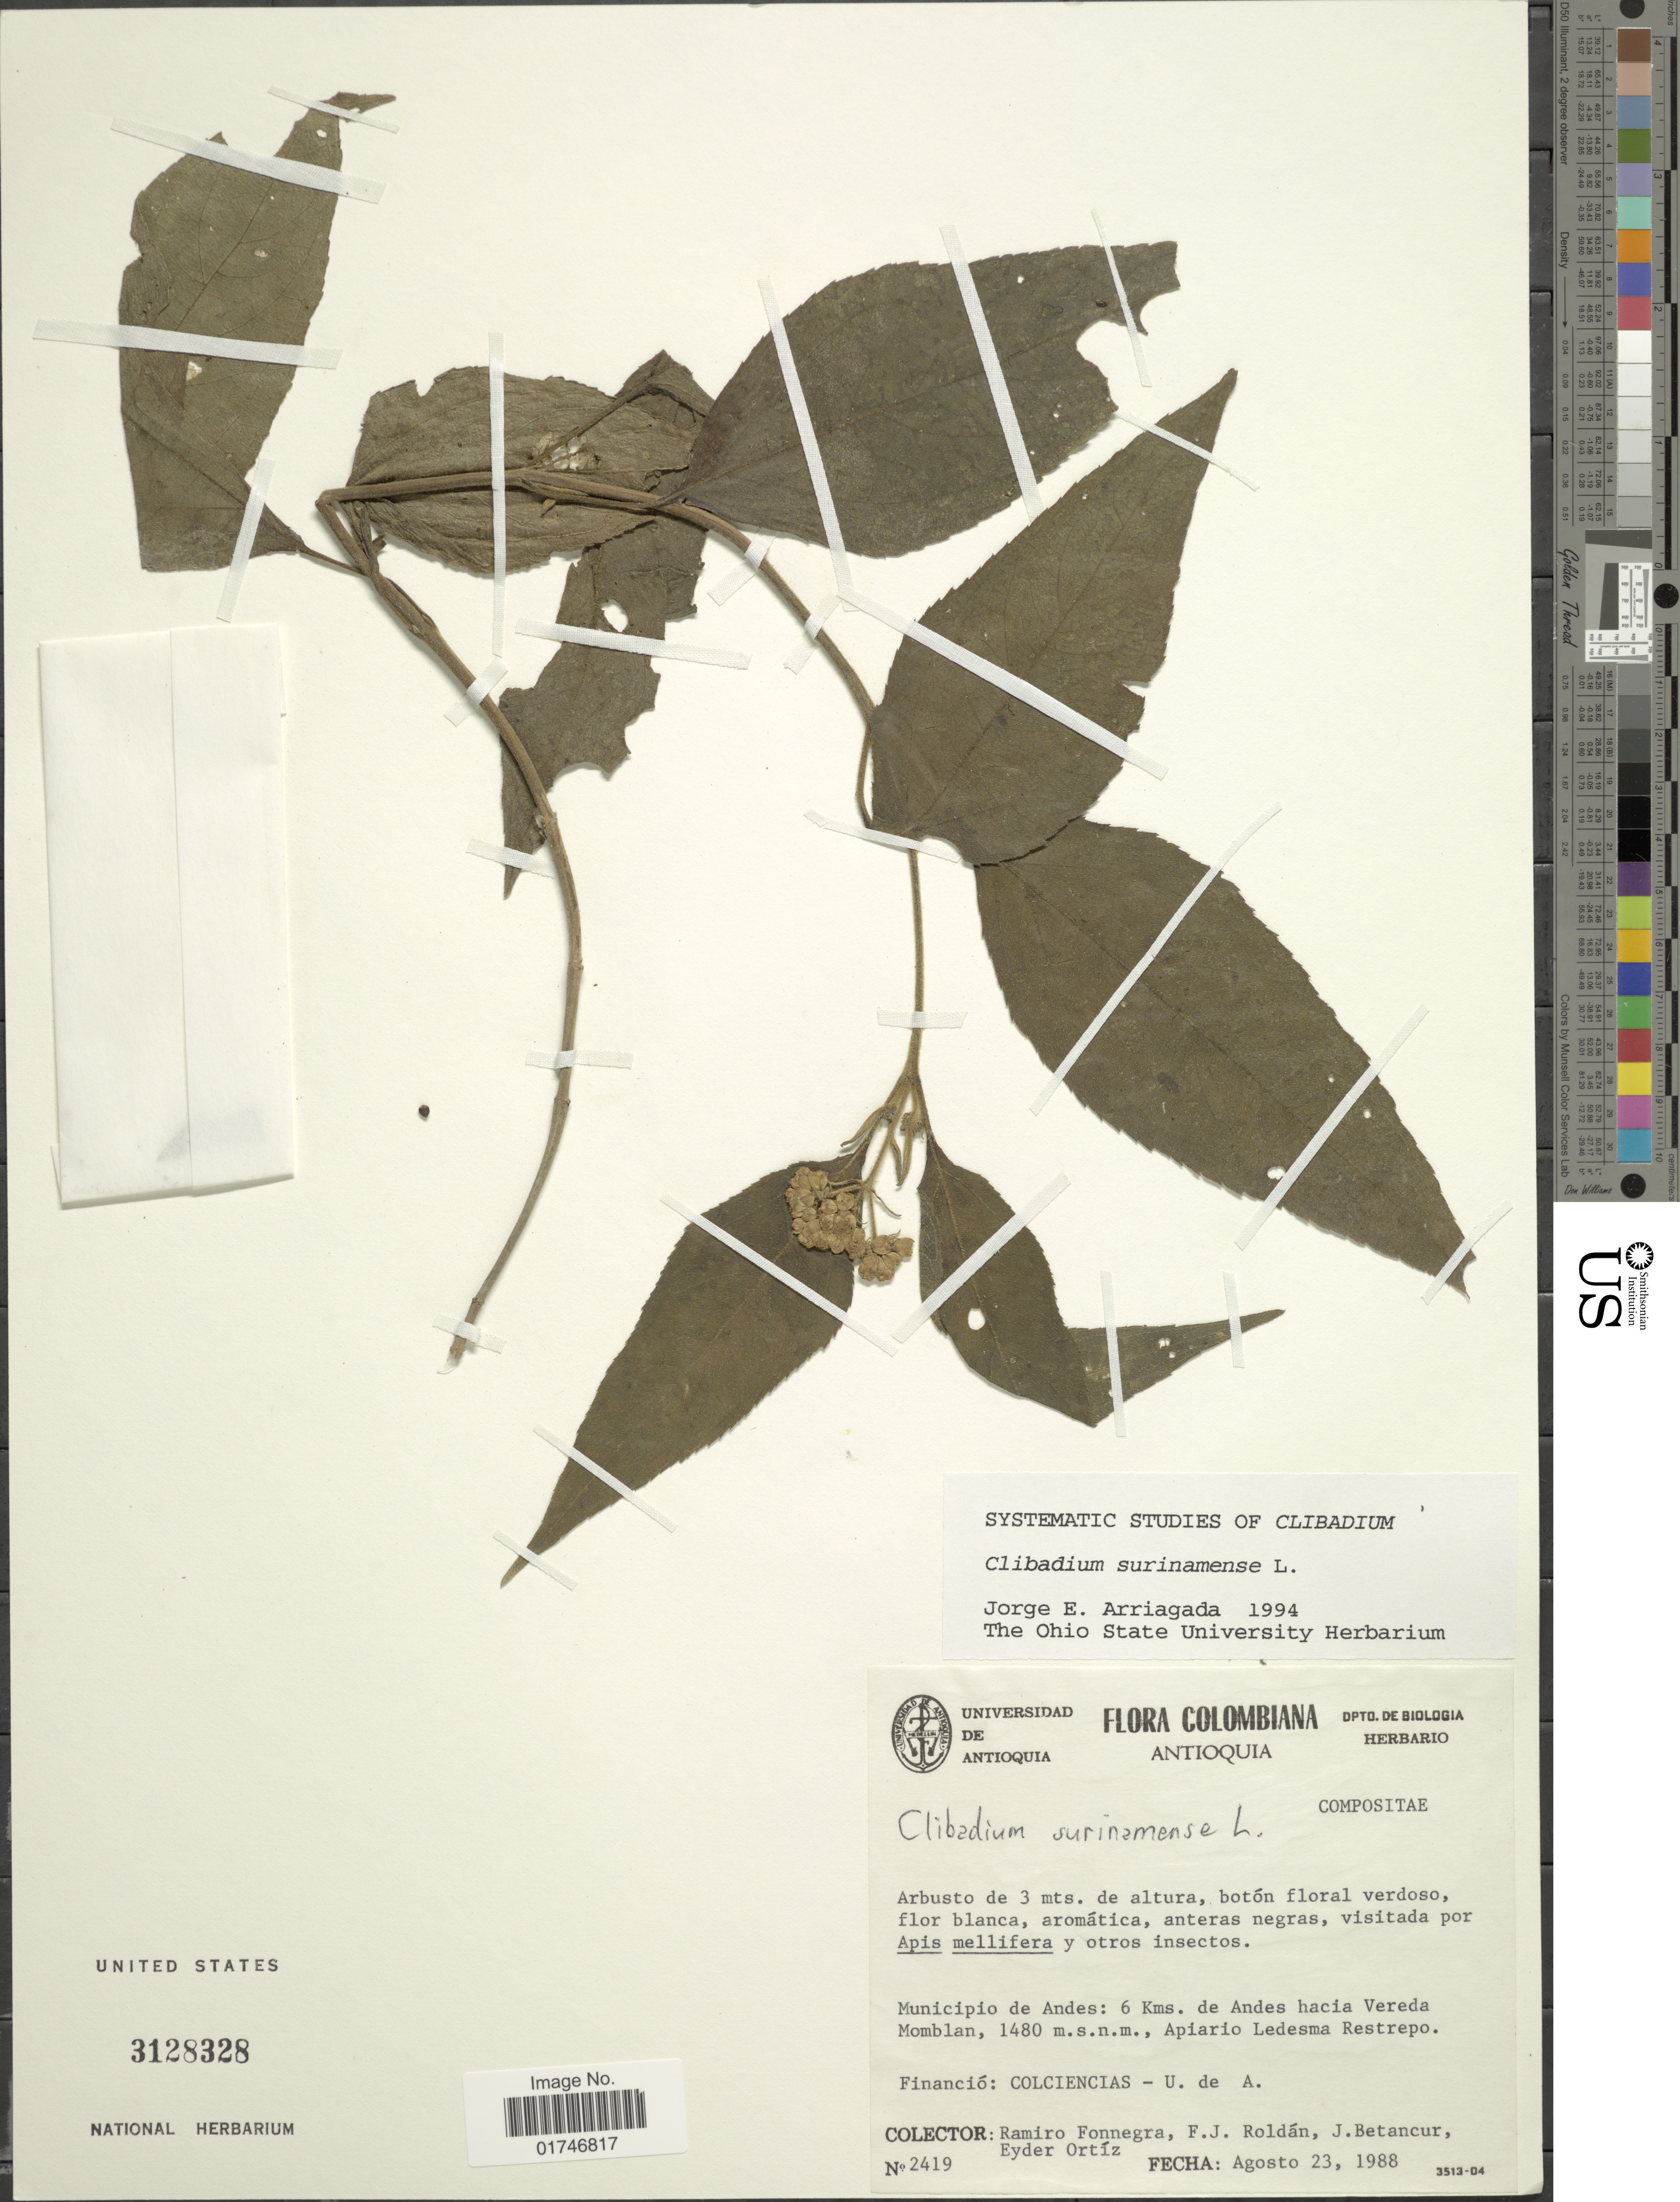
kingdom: Plantae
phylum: Tracheophyta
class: Magnoliopsida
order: Asterales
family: Asteraceae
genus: Clibadium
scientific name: Clibadium surinamense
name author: L.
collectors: R. Fonnegra G., F. J. Roldán, J. Betancur & E. Ortíz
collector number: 2419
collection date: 1988-08-23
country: Colombia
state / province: Antioquia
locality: Municipio de Andes: 6 Kms. de Andes hacia Vereda Momblan. Apiario Ledesma Restrepo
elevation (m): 1480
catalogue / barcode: US 3128328